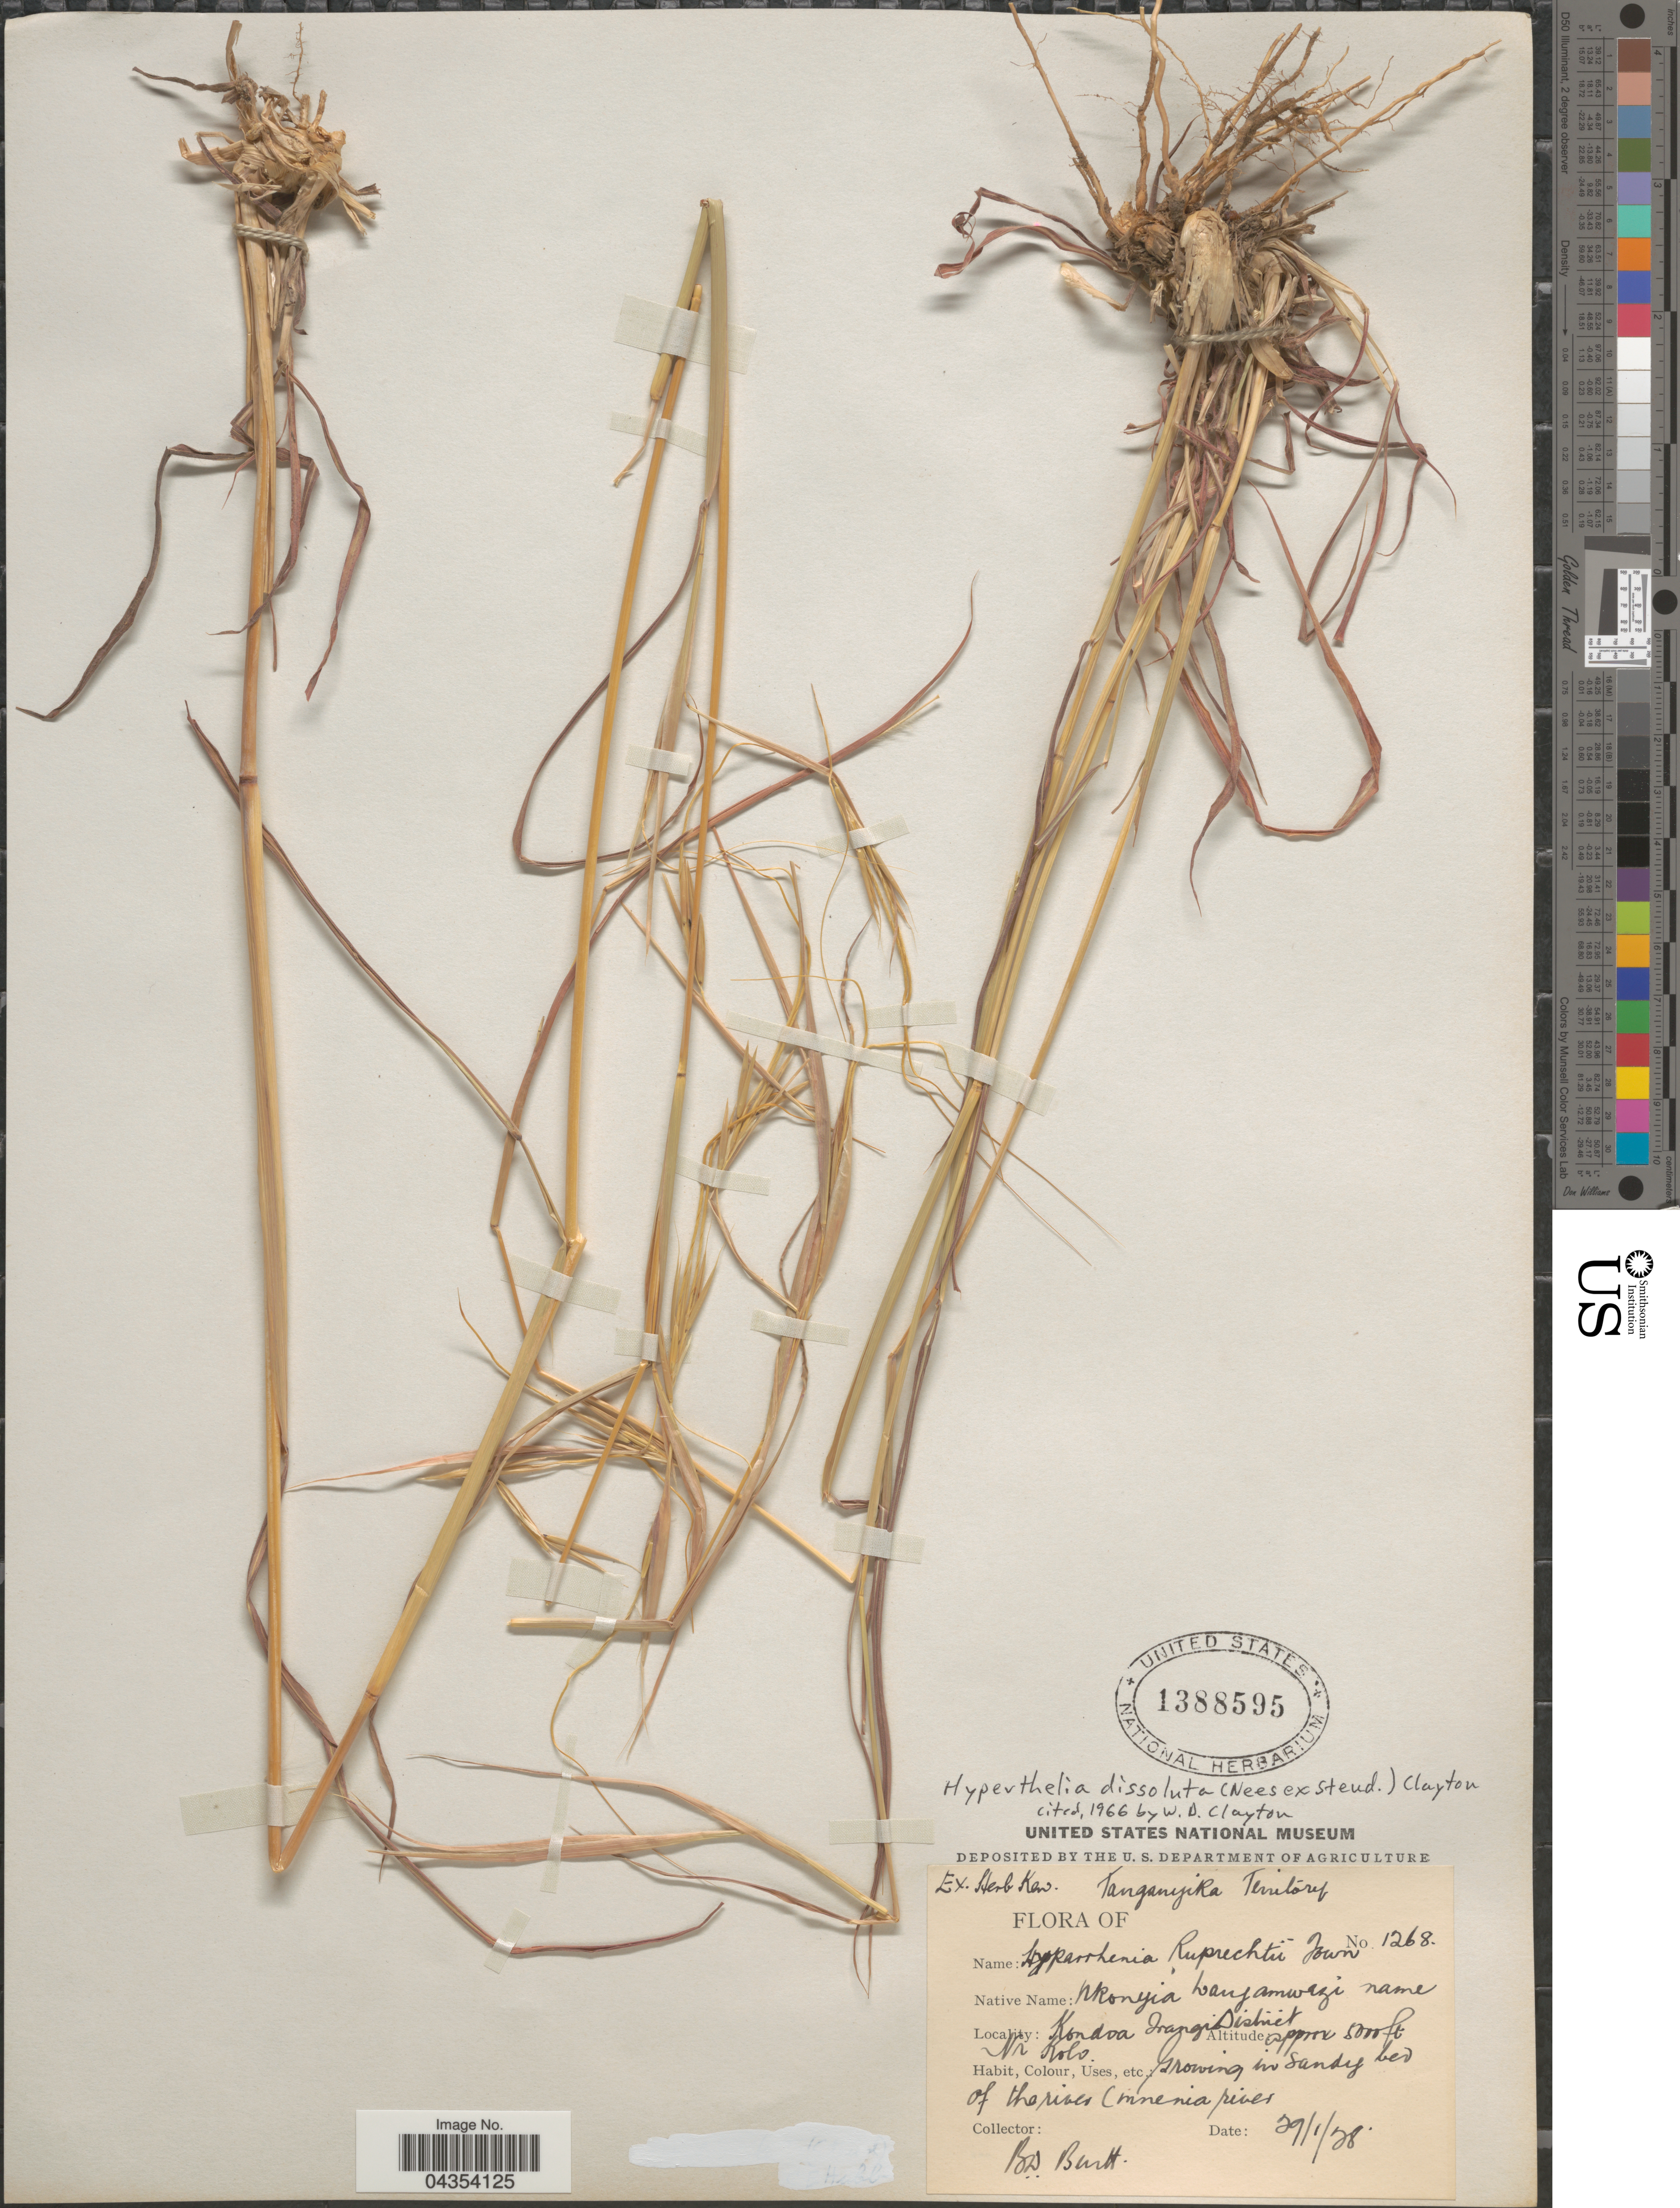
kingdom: Plantae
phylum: Tracheophyta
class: Liliopsida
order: Poales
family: Poaceae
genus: Hyperthelia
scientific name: Hyperthelia dissoluta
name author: (Nees ex Steud.) Clayton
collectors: B. D. Burtt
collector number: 1268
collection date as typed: Transcribed d/m/y: 29/1/78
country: Tanzania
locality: Tanganyika Territory. Kondoa Irangi District. Nr Kolo.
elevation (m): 1524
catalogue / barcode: US 1388595